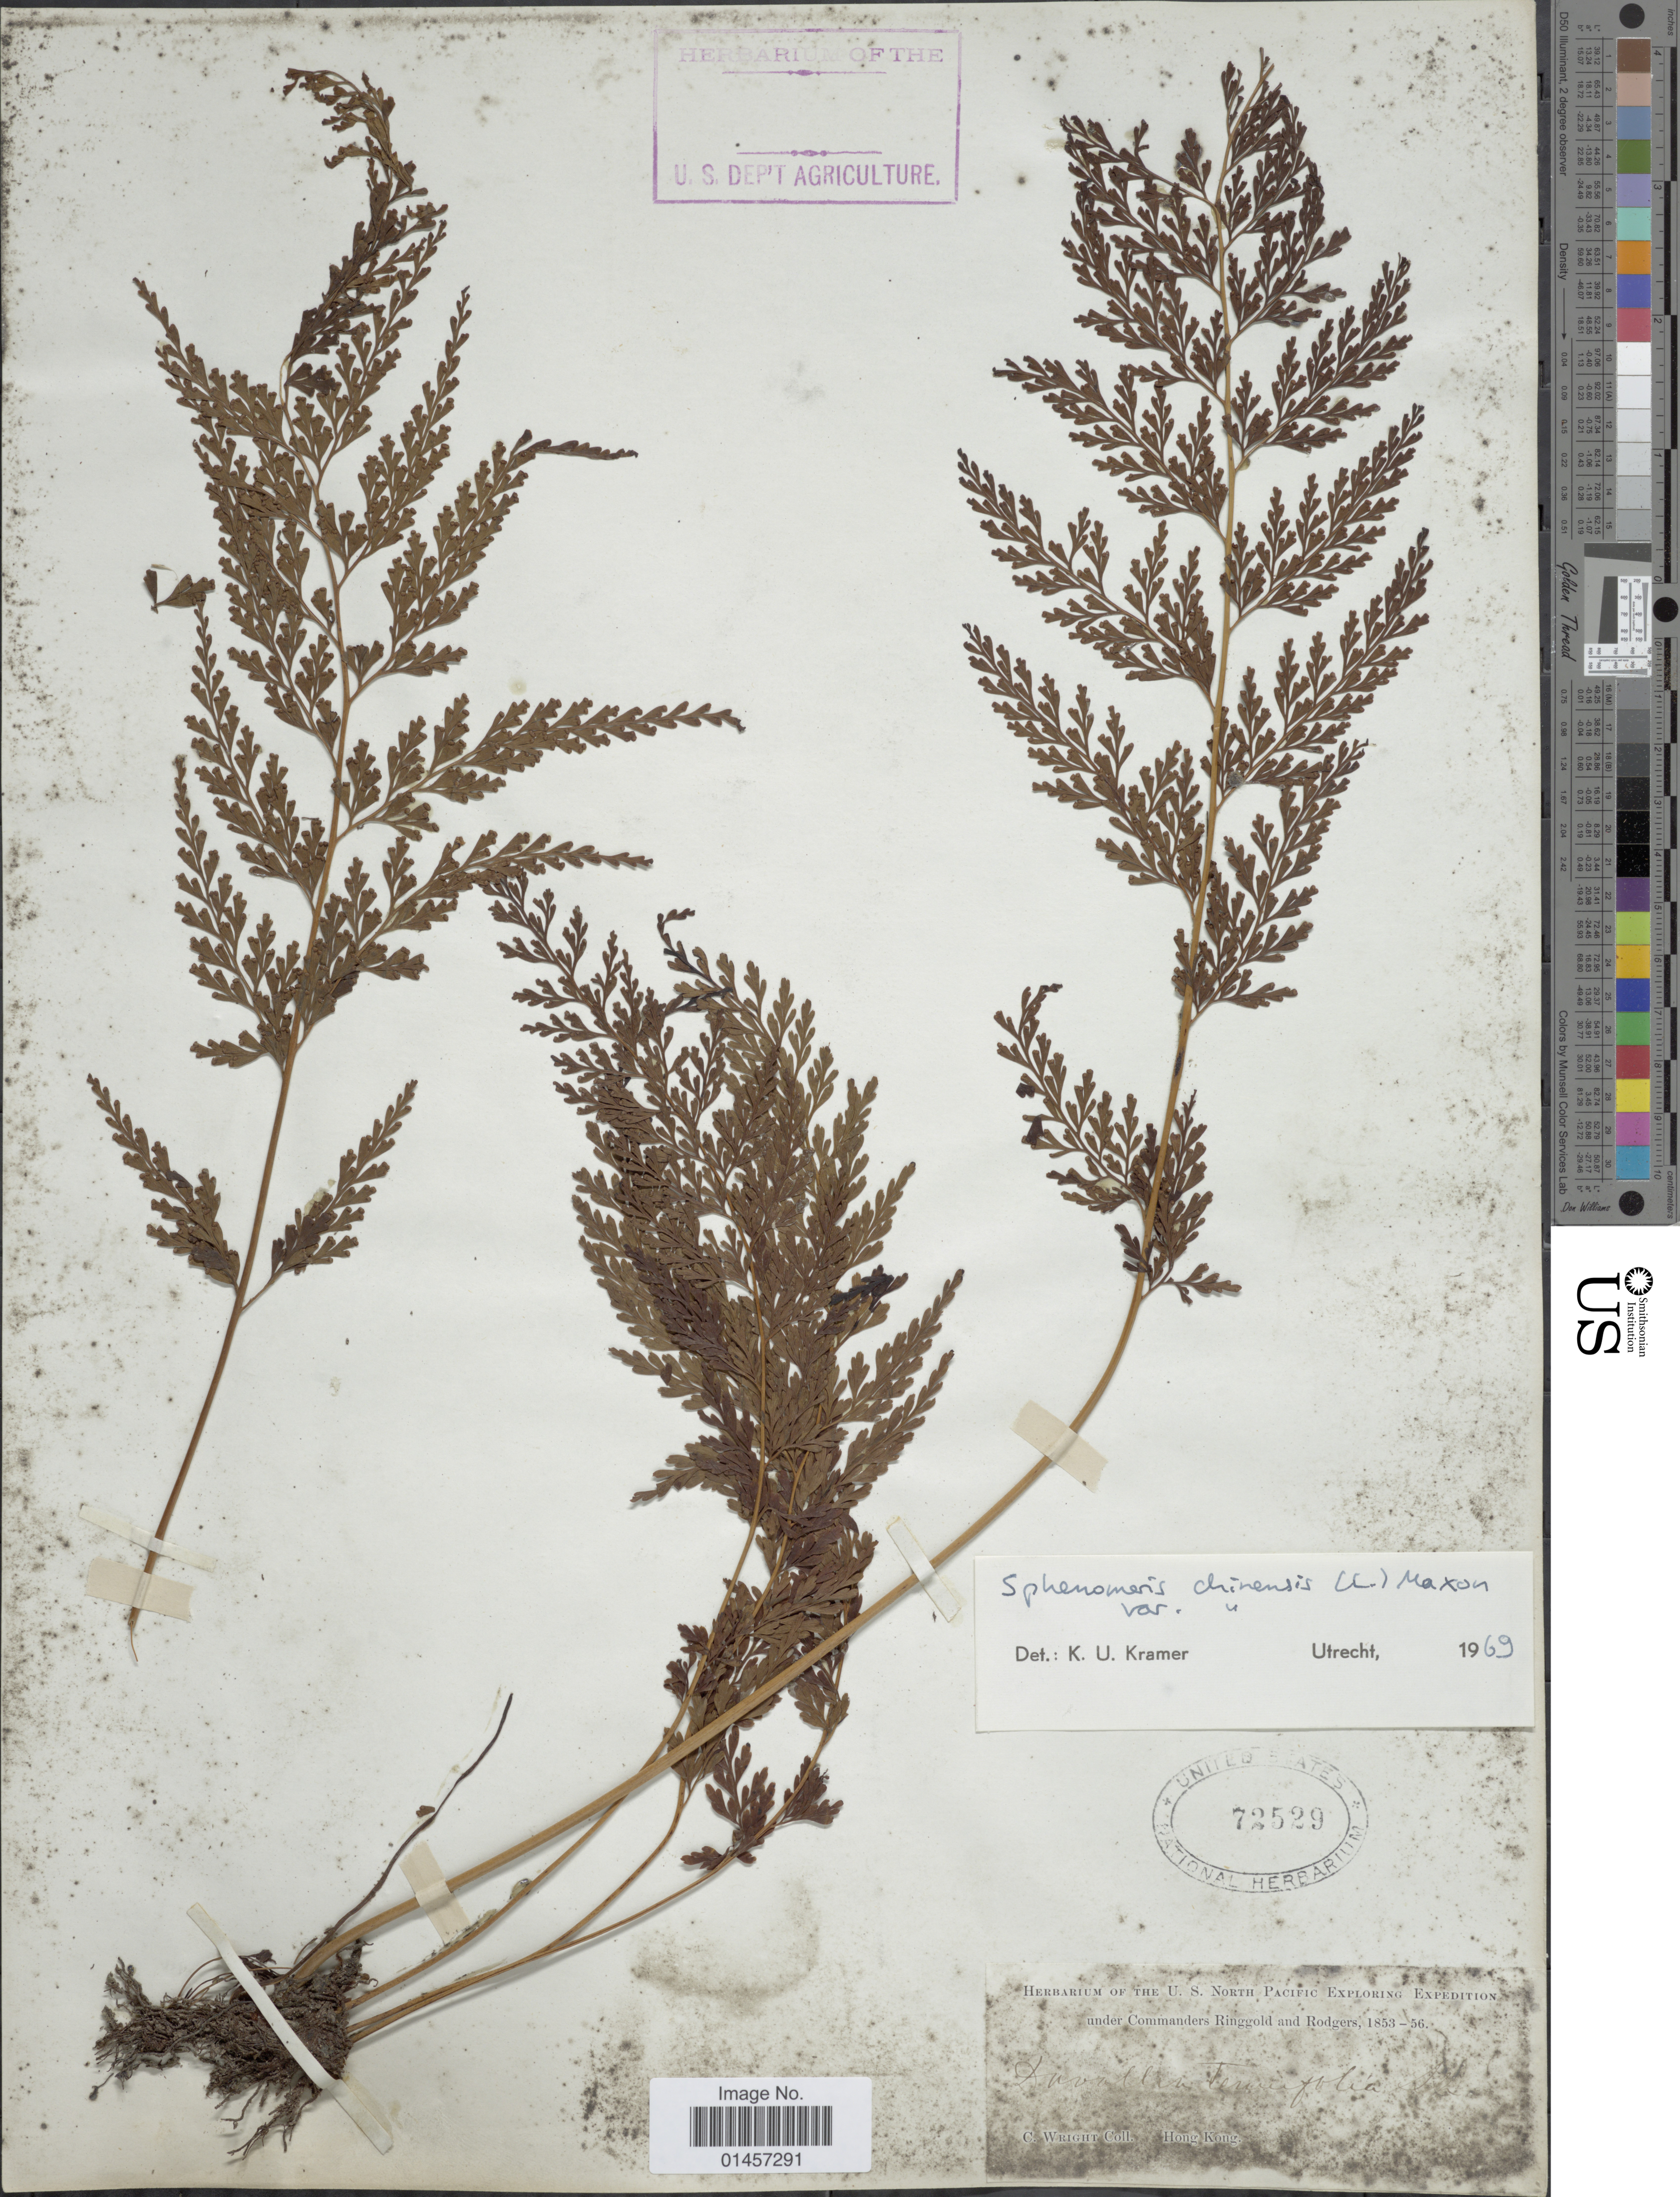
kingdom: Plantae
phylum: Tracheophyta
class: Polypodiopsida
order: Polypodiales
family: Lindsaeaceae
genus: Sphenomeris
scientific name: Sphenomeris chinensis var. chinensis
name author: (L.) Maxon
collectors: C. Wright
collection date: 1853/1856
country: China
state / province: Hong Kong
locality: Hong Kong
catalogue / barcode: US 72529